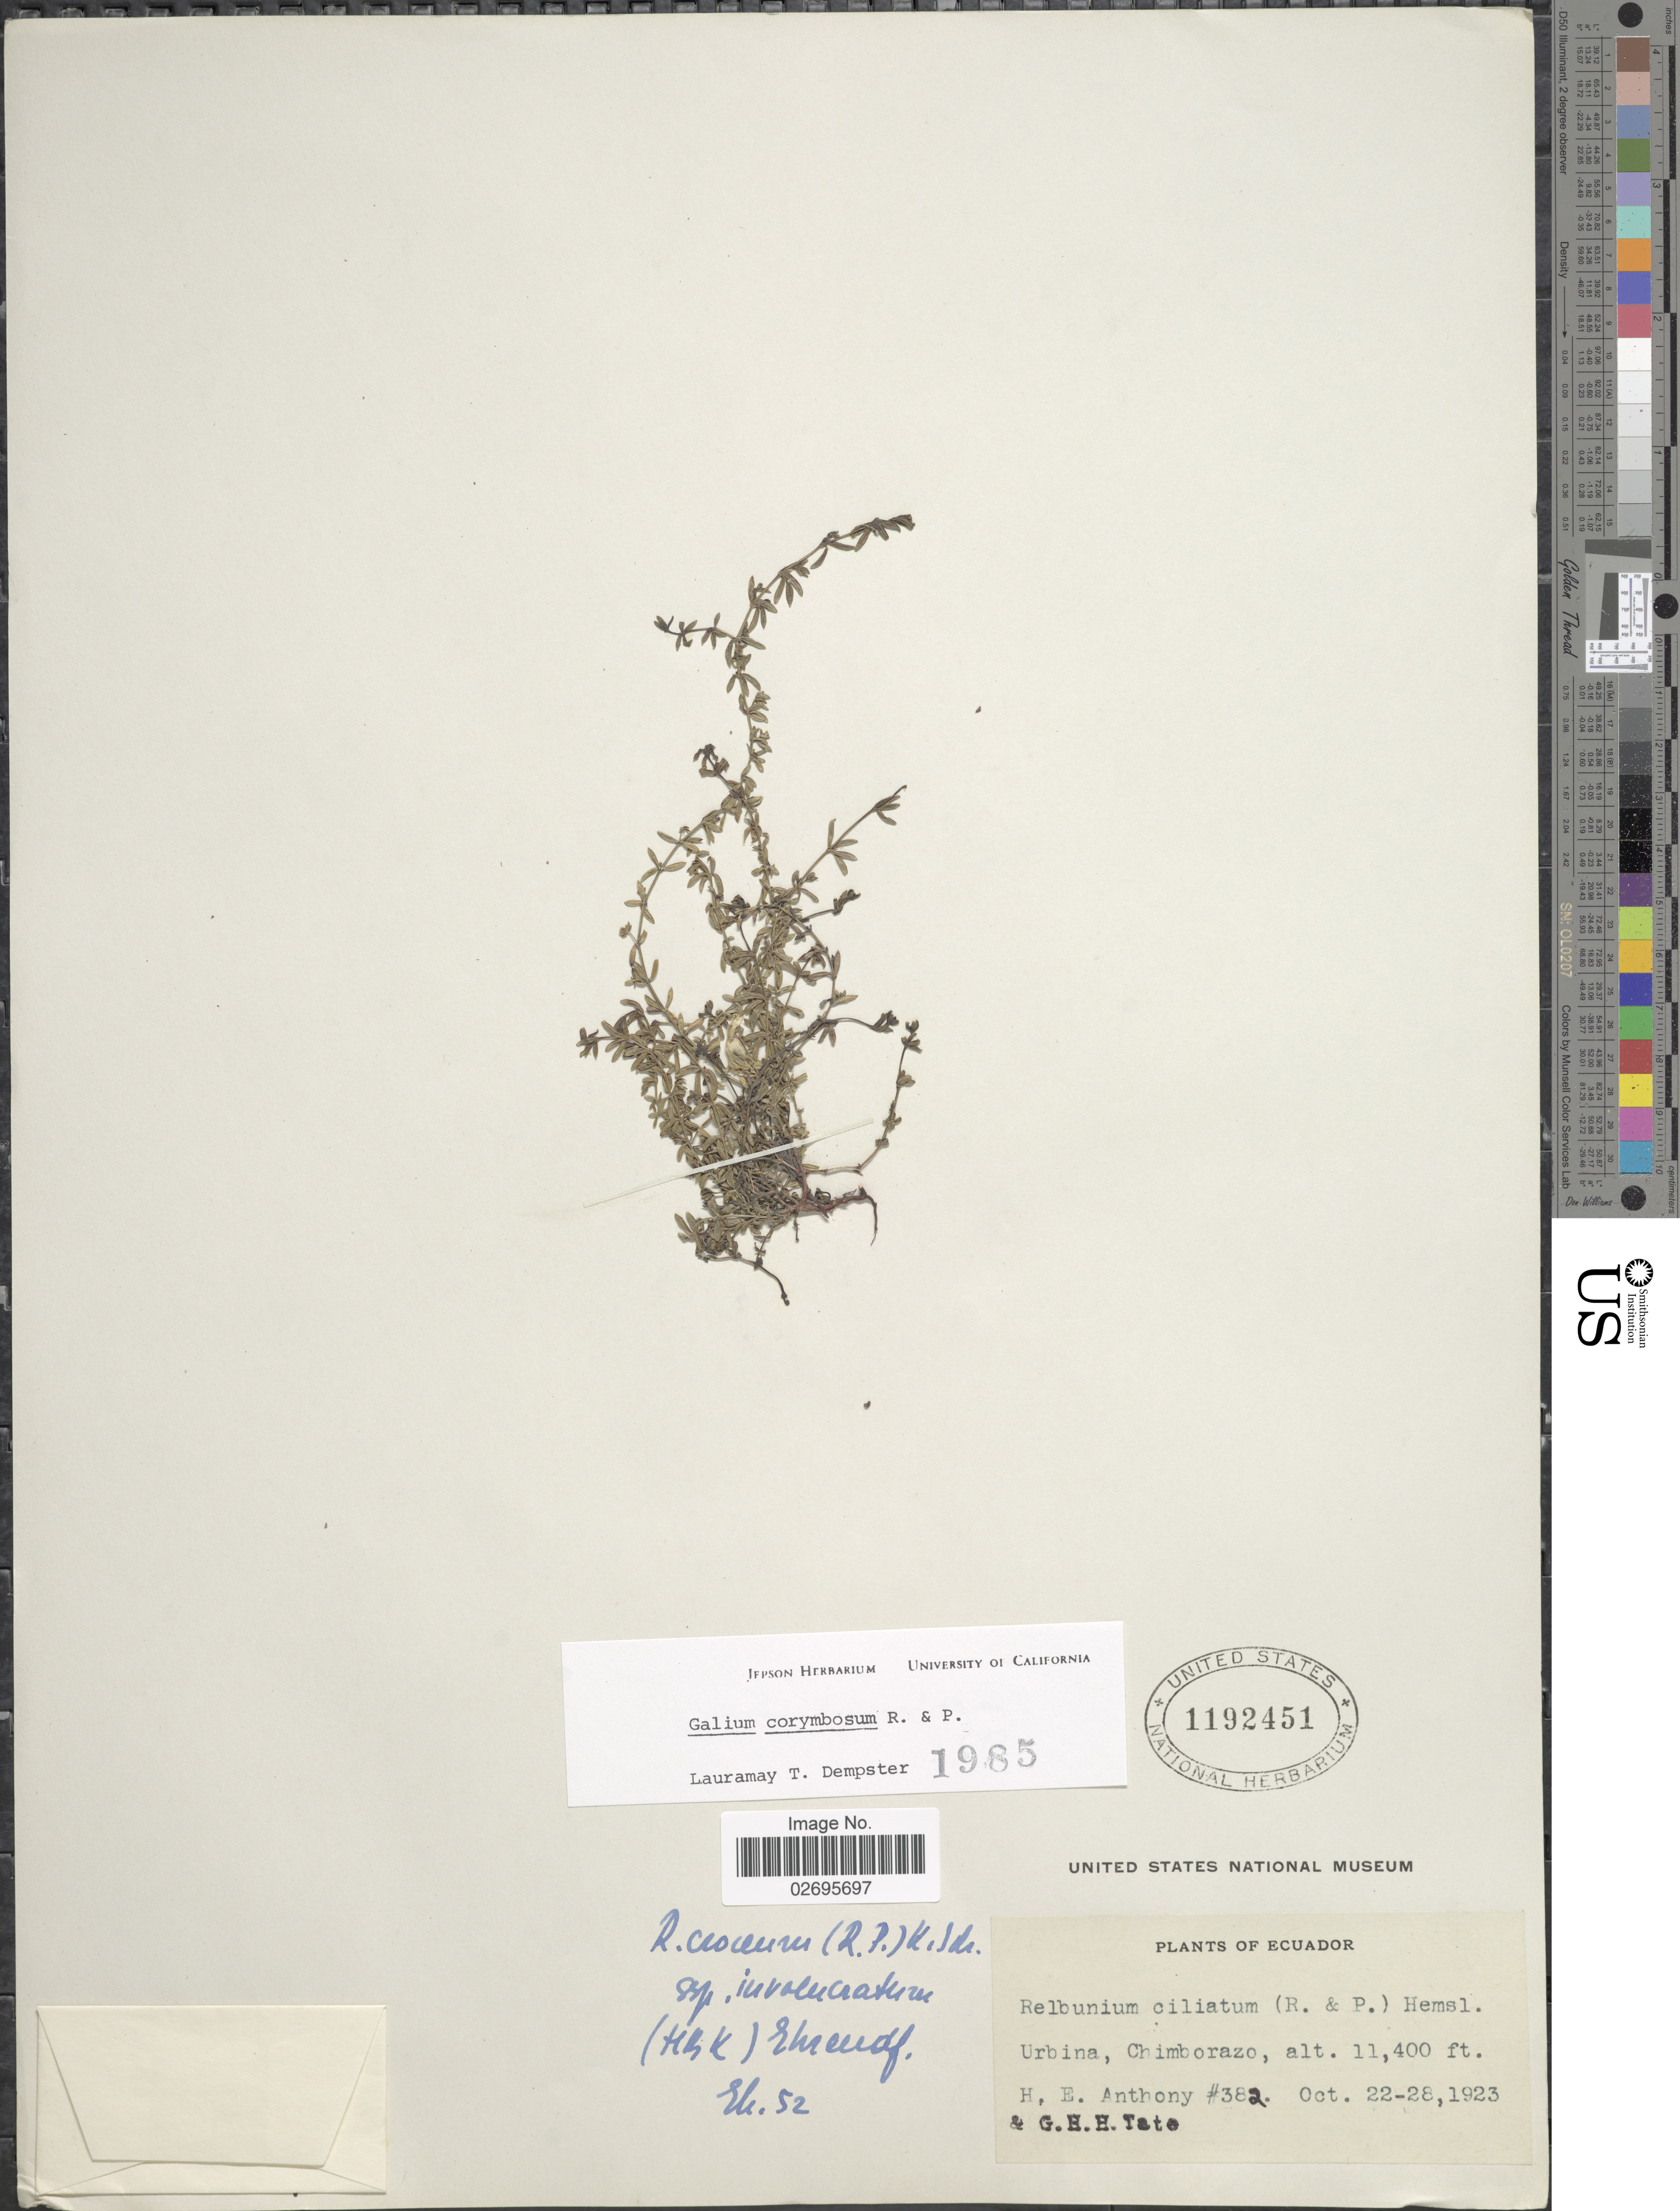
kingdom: Plantae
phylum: Tracheophyta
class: Magnoliopsida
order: Gentianales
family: Rubiaceae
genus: Galium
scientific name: Galium corymbosum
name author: Ruiz & Pav.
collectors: H. E. Anthony & G. H. H.Tate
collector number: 382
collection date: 1923-10-22/1923-10-28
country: Ecuador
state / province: Chimborazo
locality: Urbina, Chimborazo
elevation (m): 3475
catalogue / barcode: US 1192451